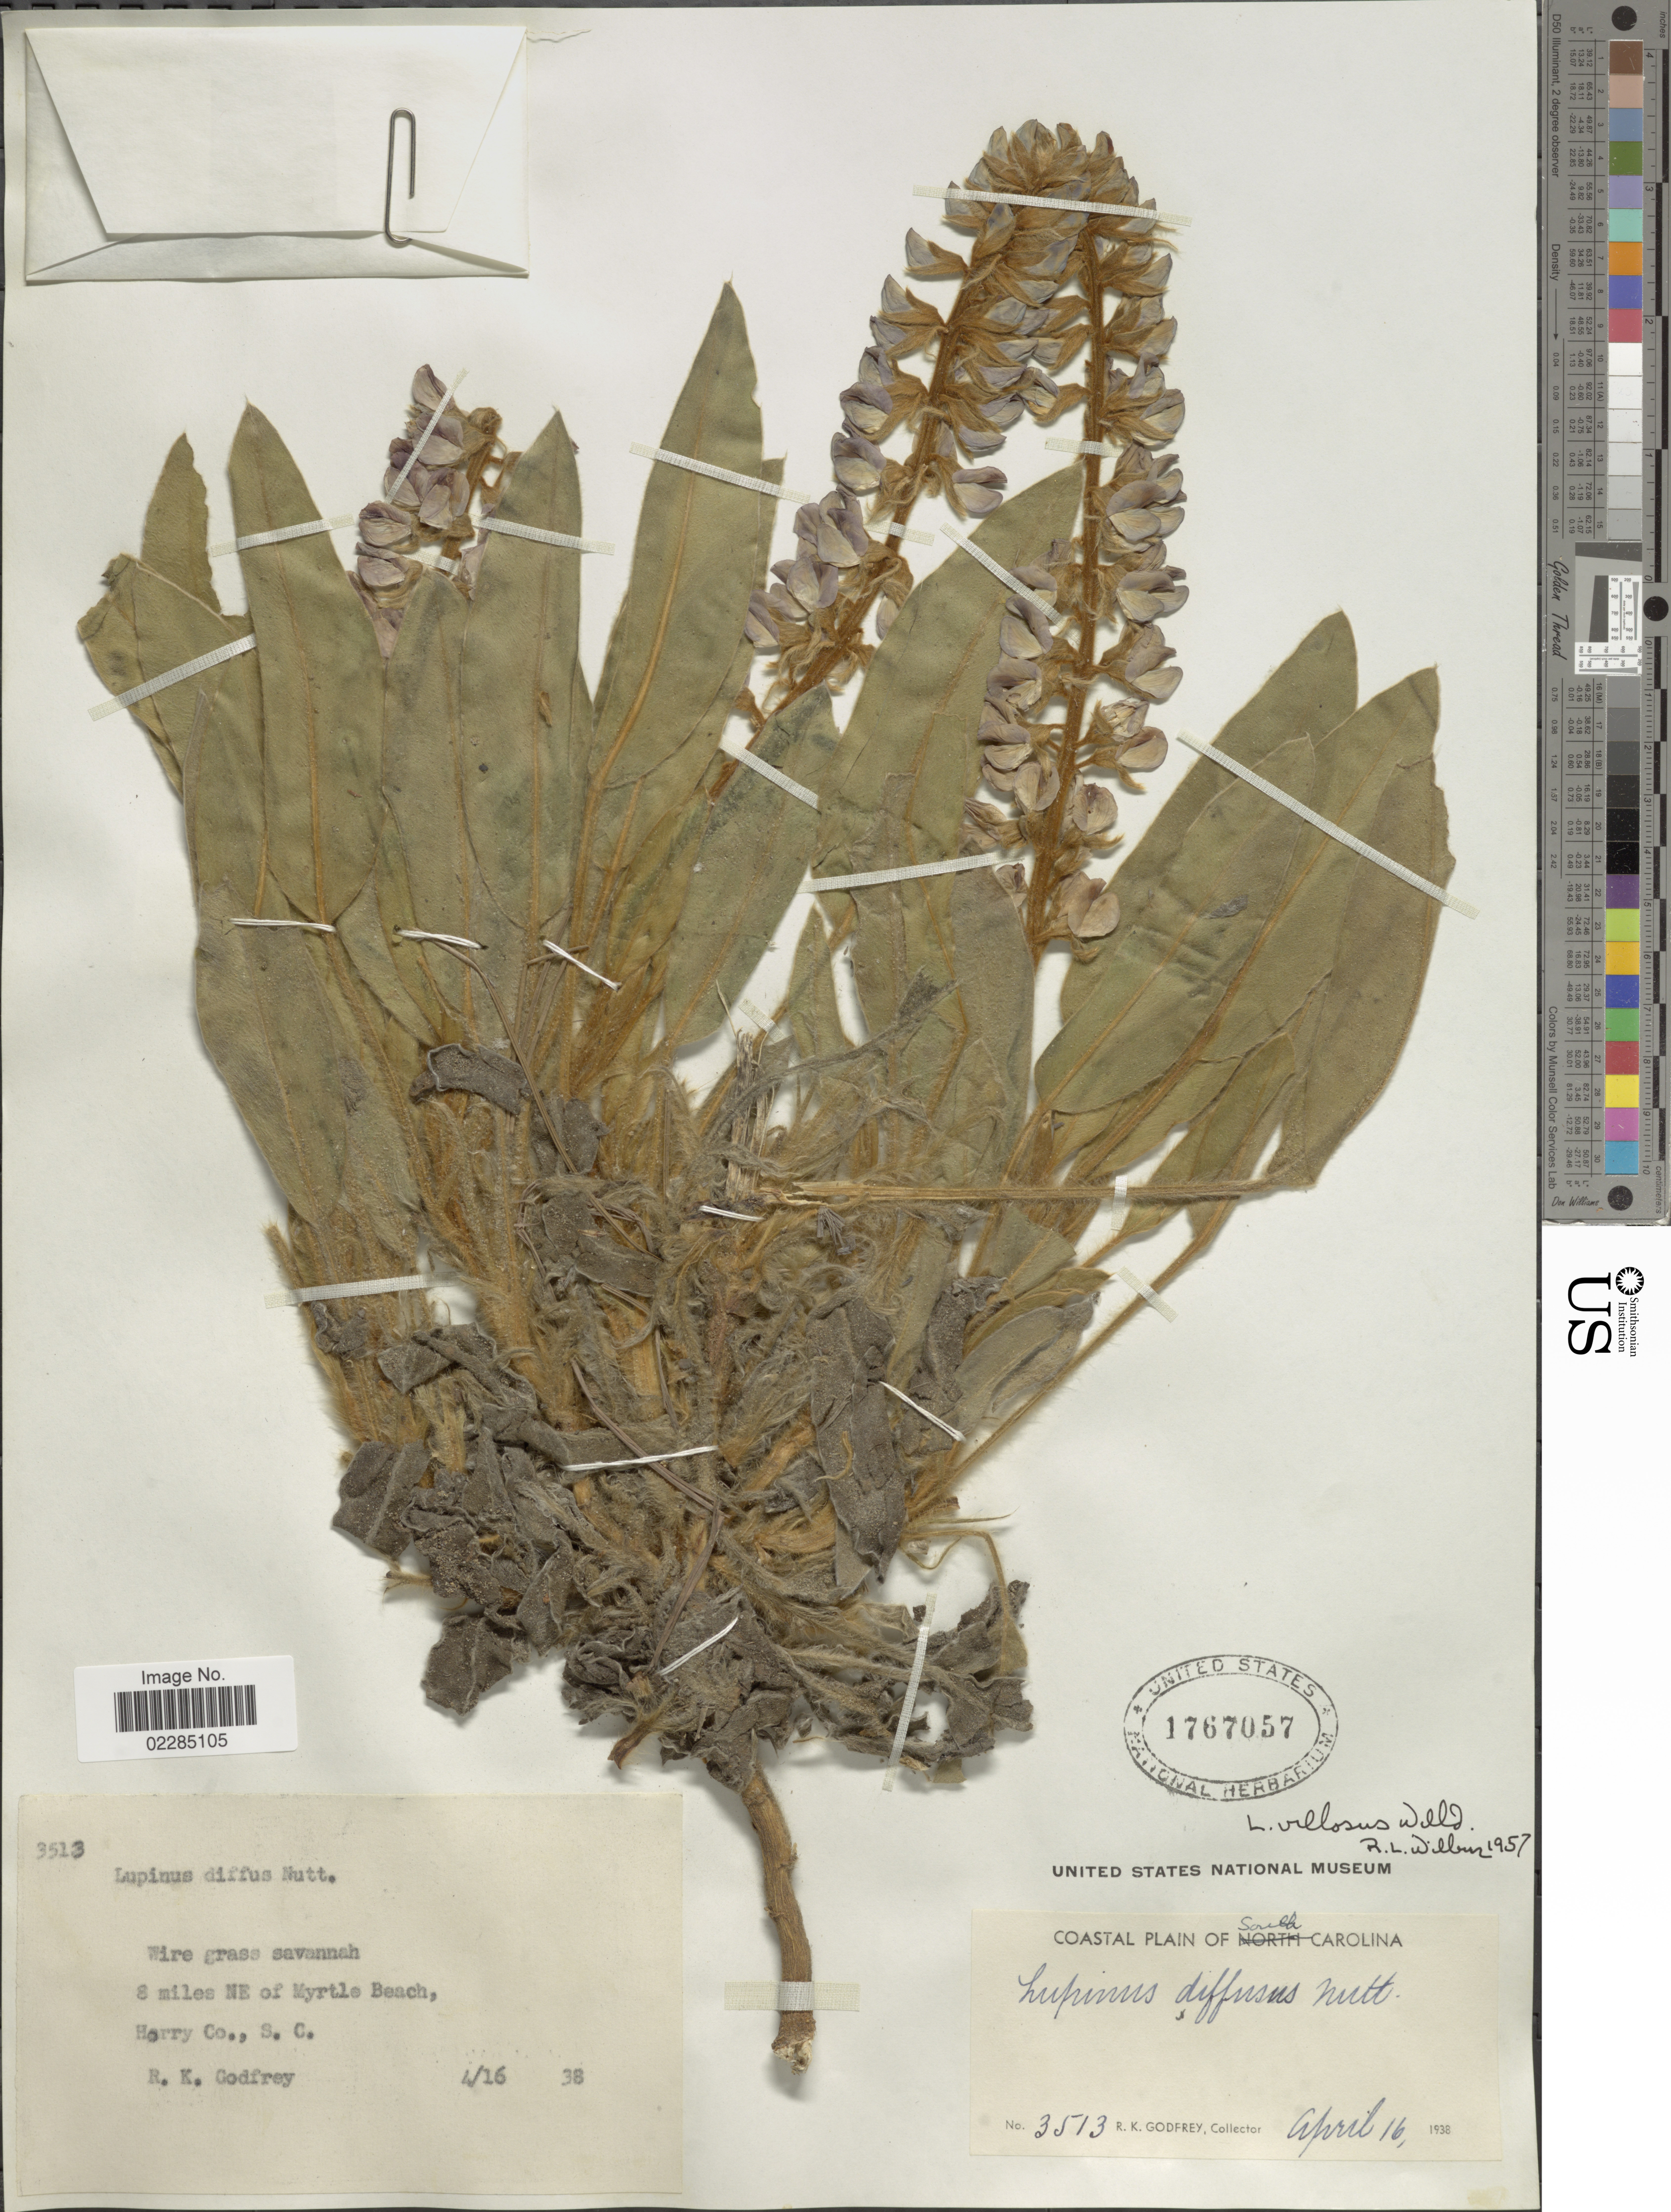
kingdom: Plantae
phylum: Tracheophyta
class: Magnoliopsida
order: Fabales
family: Fabaceae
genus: Lupinus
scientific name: Lupinus diffusus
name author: Nutt.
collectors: R. K. Godfrey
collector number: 3513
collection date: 1938-04-16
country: United States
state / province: South Carolina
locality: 8 miles NE of Myrtle Beach, Horry Co.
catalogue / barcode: US 1767057